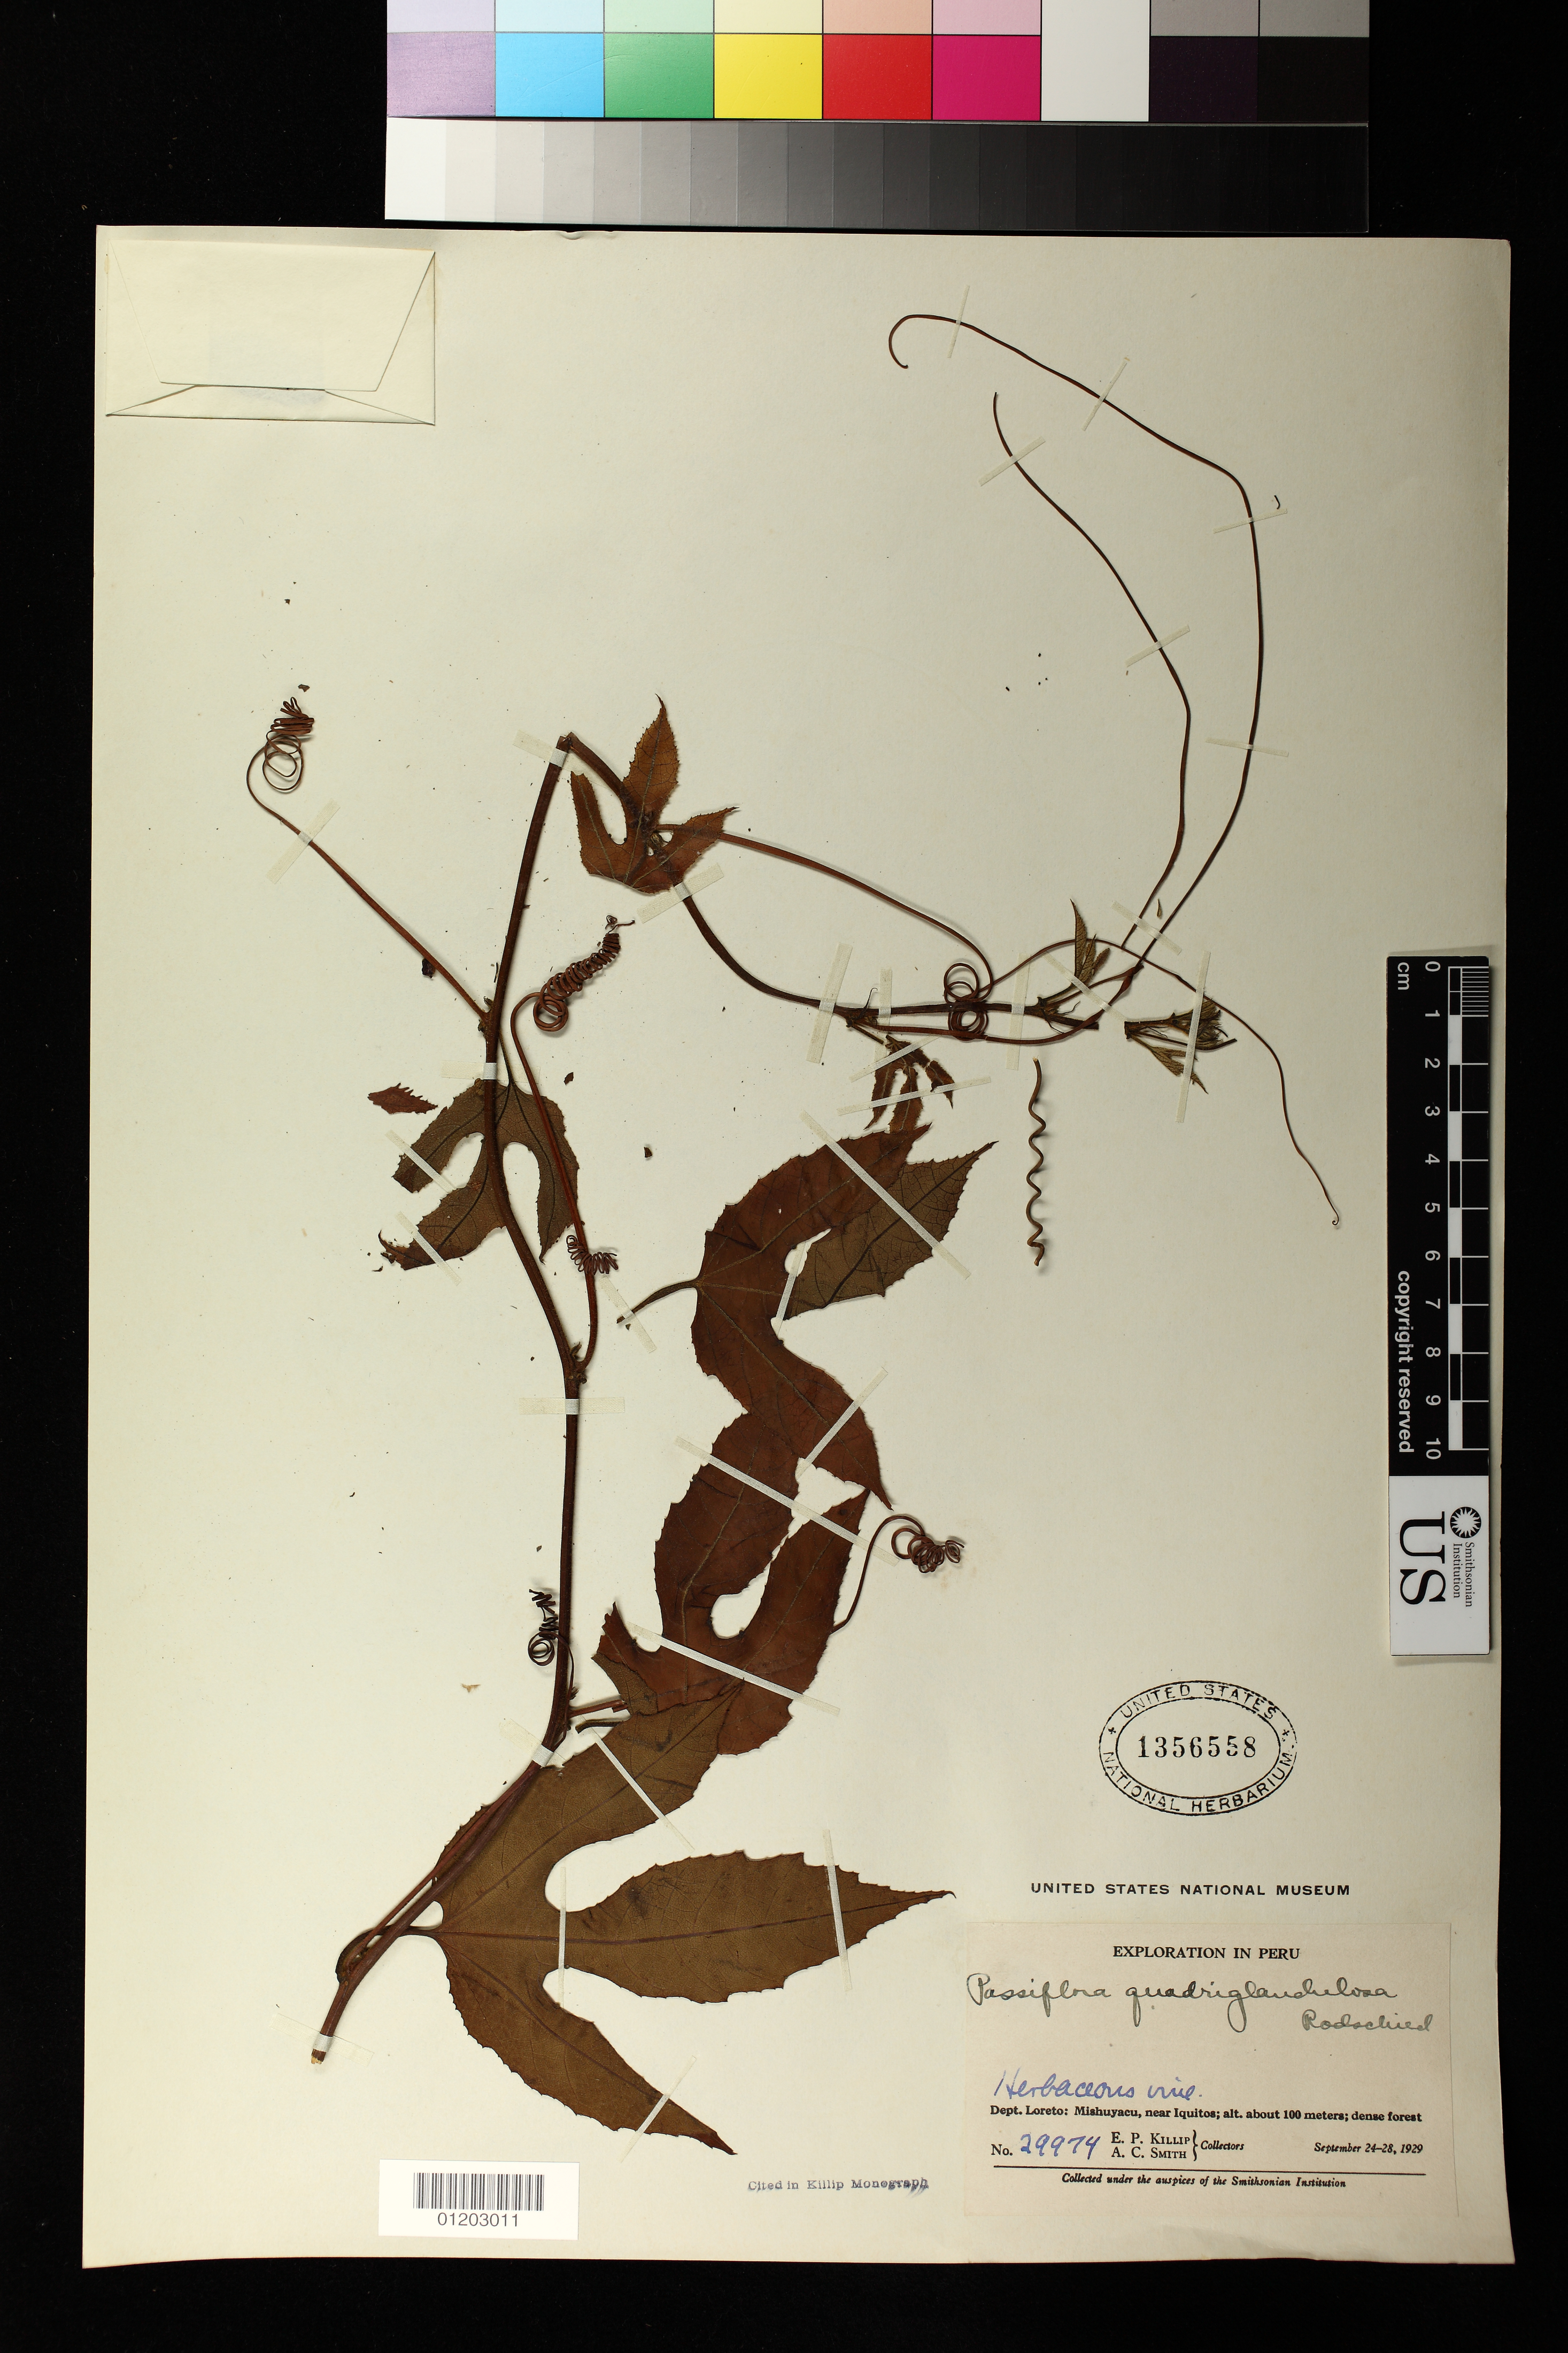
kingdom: Plantae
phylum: Tracheophyta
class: Magnoliopsida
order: Malpighiales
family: Passifloraceae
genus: Passiflora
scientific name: Passiflora quadriglandulosa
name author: Rodschied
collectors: E. P. Killip & A. C. Smith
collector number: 29974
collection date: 1929-09-24/1929-09-28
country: Peru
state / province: Loreto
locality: Mishuyacu, near Iquitos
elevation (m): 100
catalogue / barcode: US 1356558